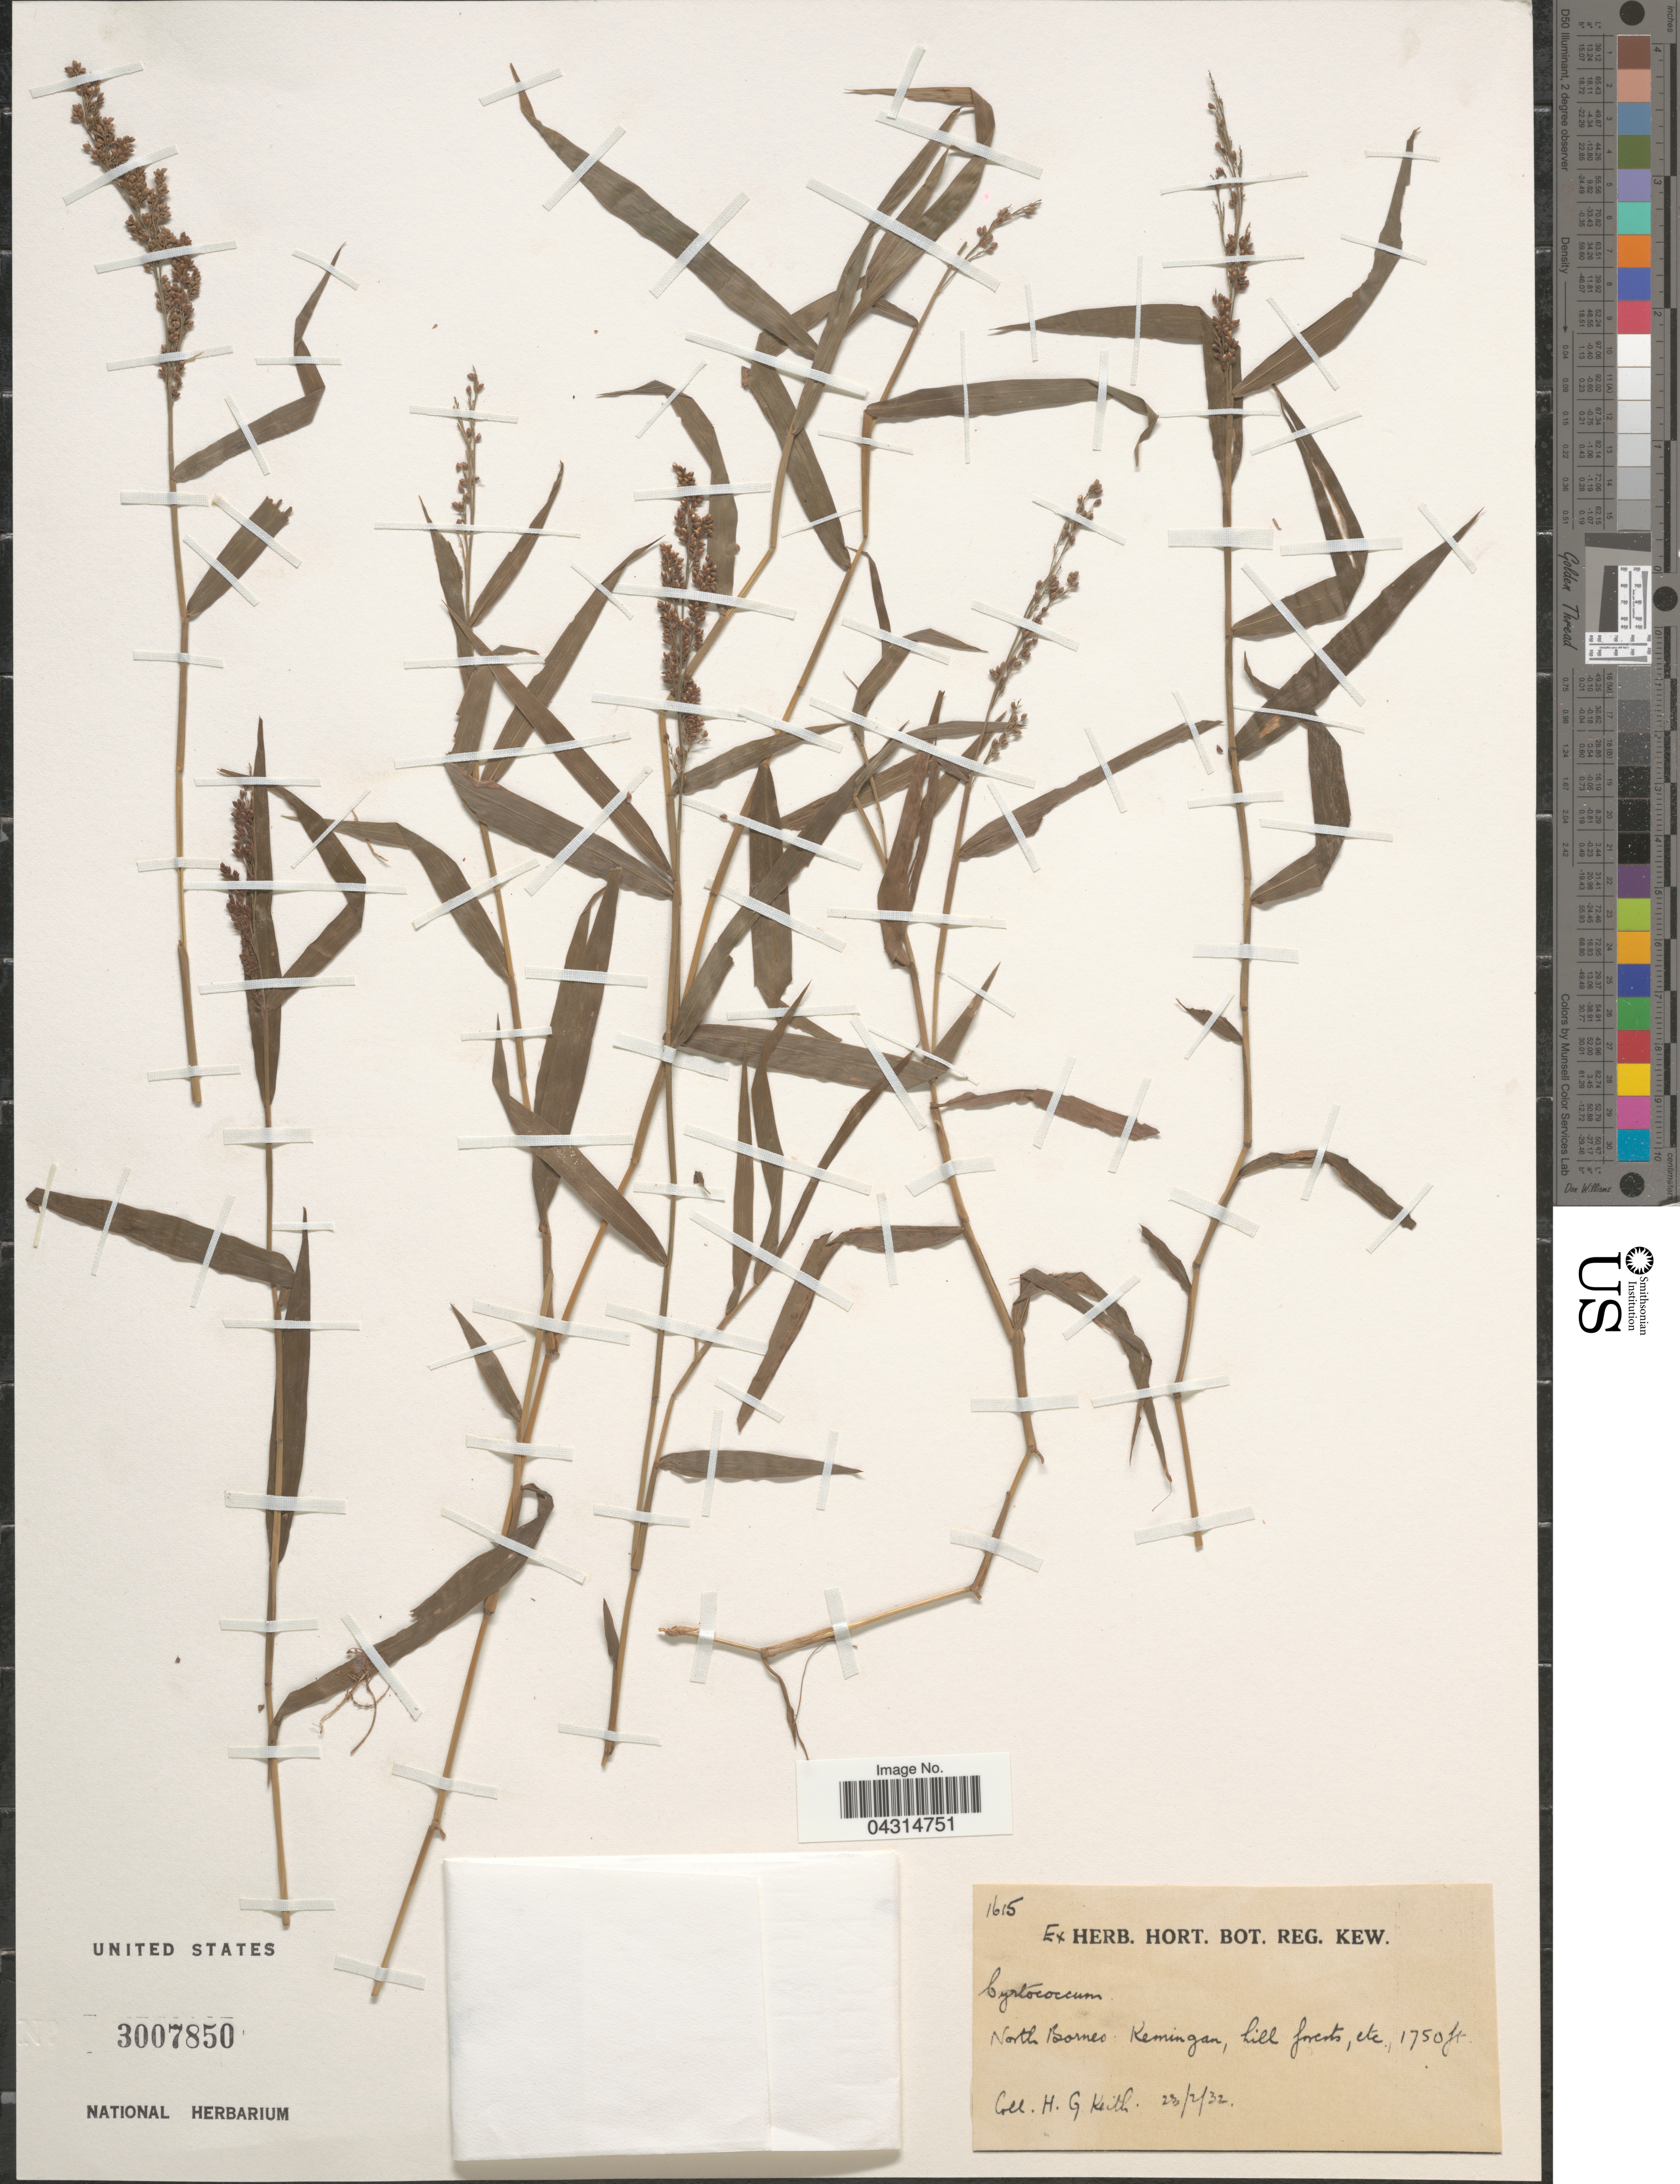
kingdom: Plantae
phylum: Tracheophyta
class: Liliopsida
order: Poales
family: Poaceae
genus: Cyrtococcum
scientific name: Cyrtococcum sp.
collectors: H. Keith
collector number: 1615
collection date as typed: Transcribed d/m/y: 23/2/32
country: Malaysia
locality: North Borneo: Kemingan, hill forests.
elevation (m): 533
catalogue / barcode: US 3007850